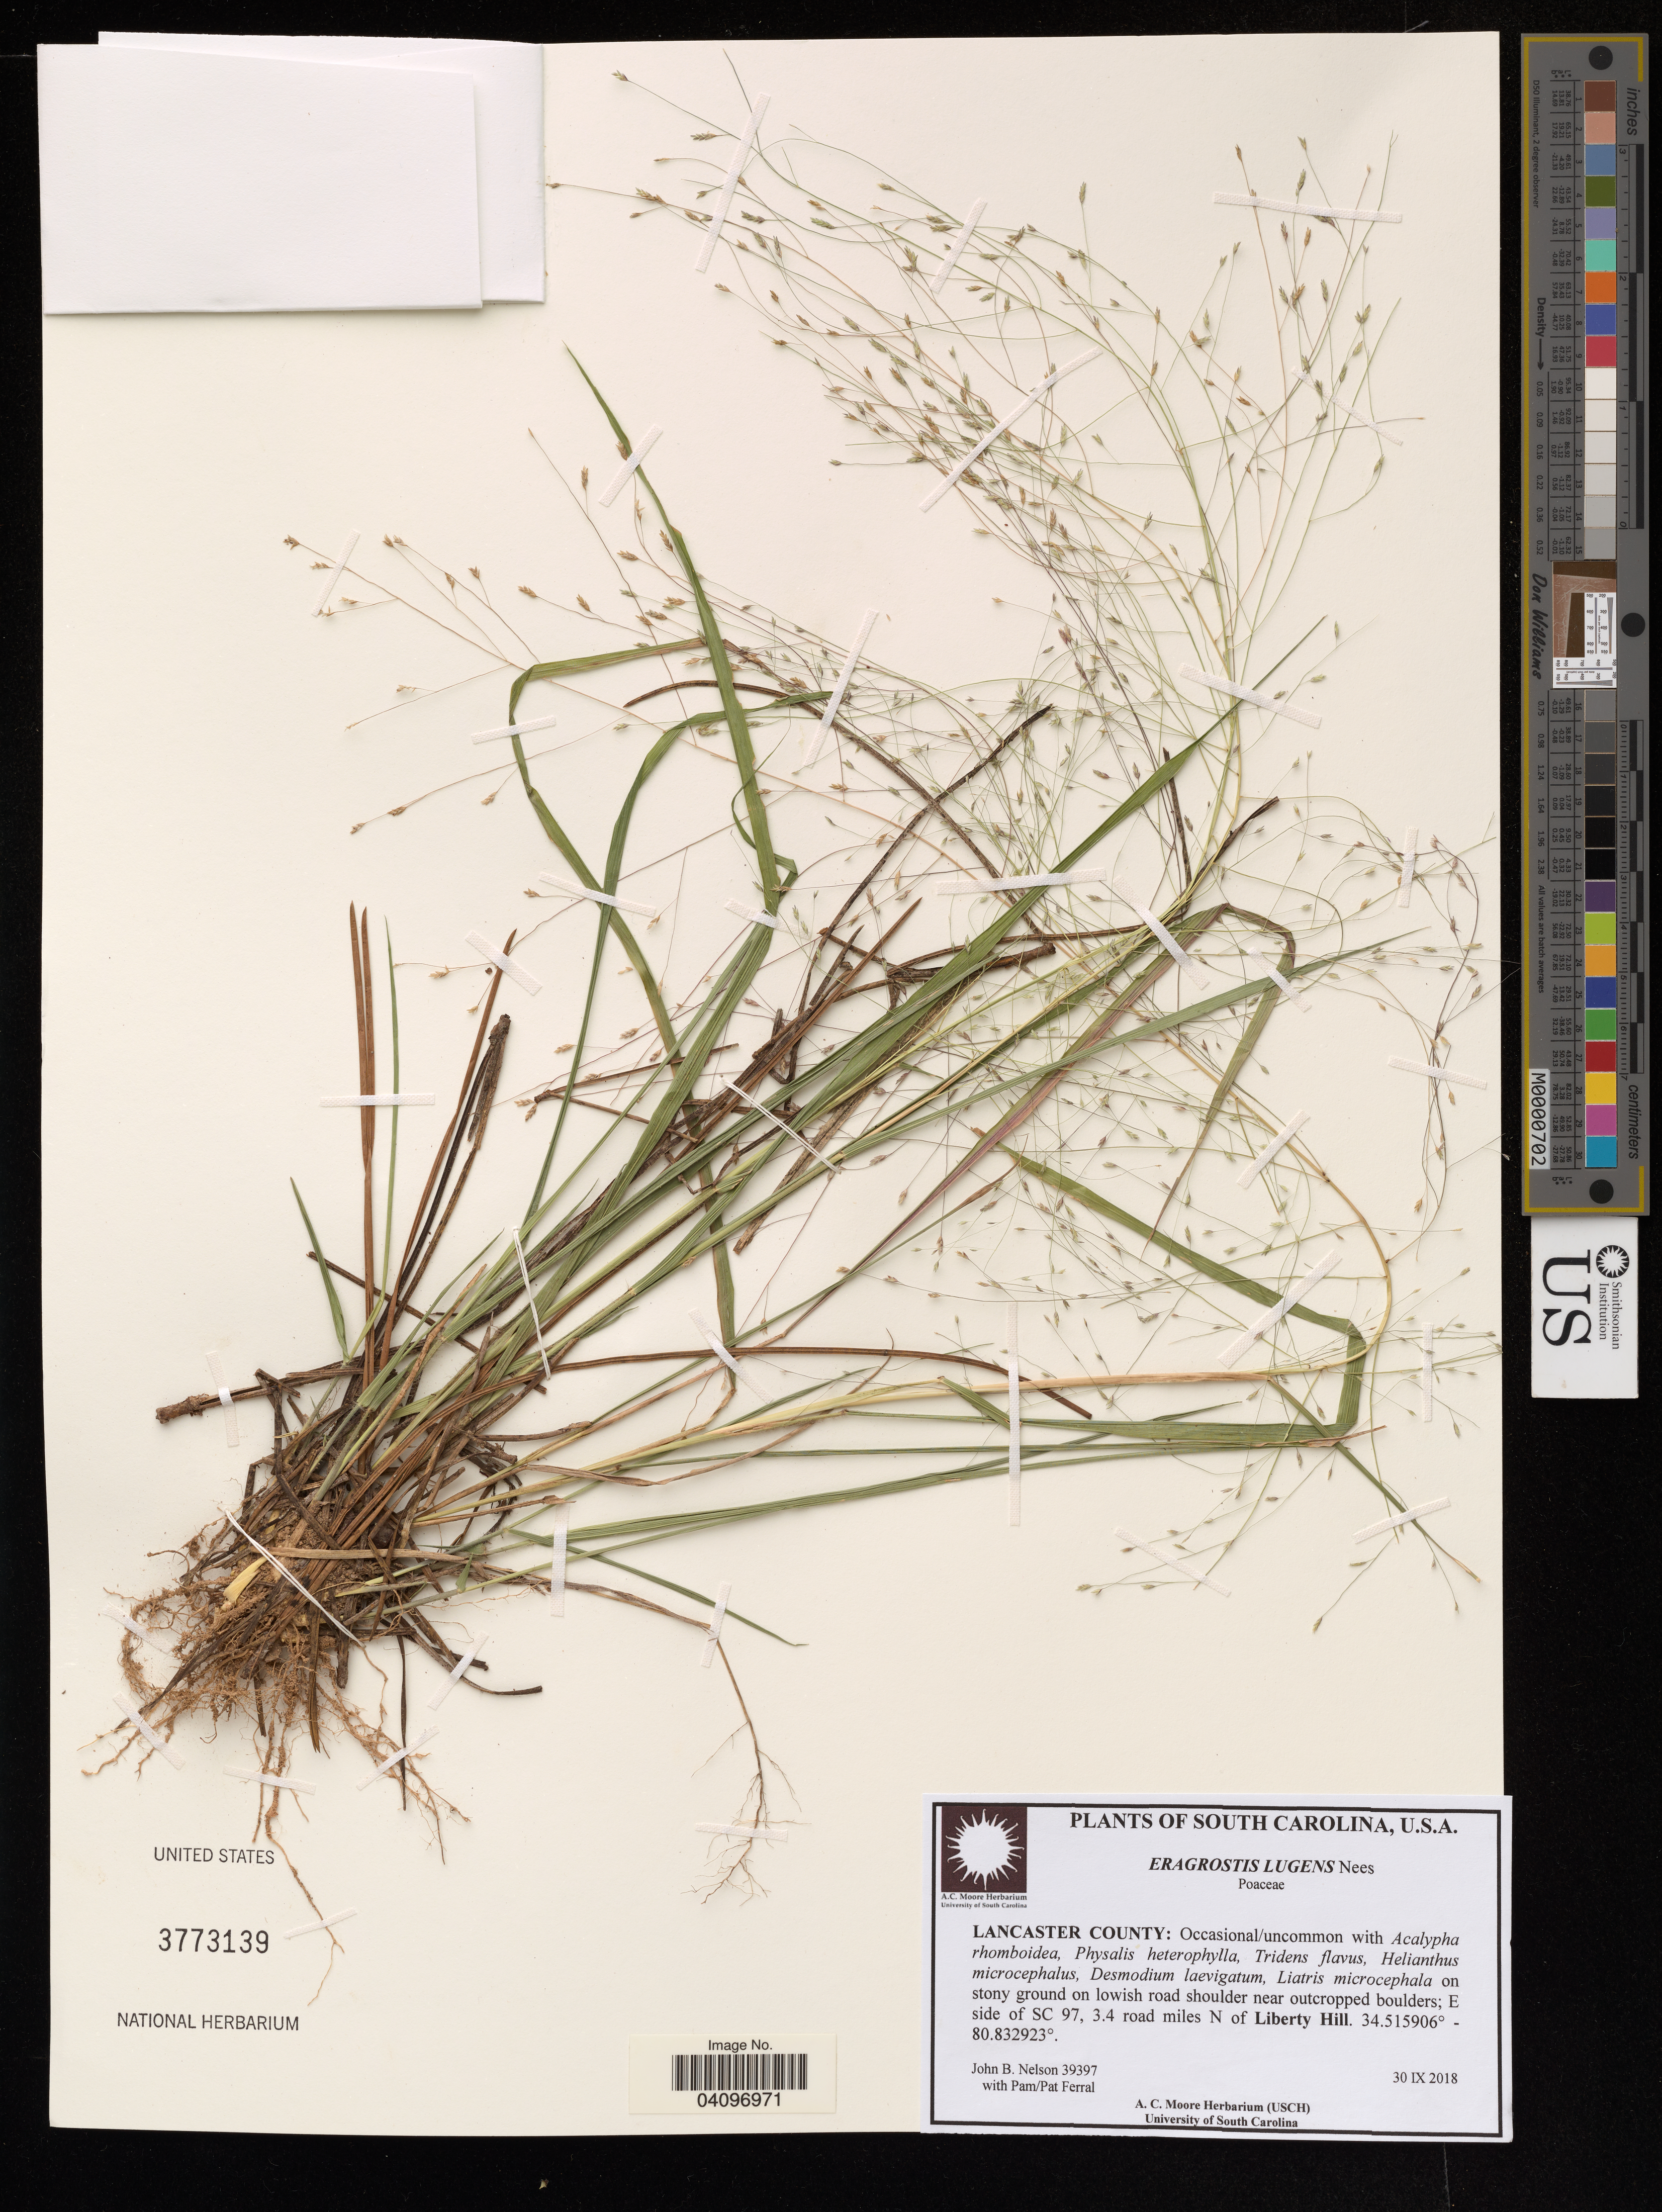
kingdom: Plantae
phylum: Tracheophyta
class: Liliopsida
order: Poales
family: Poaceae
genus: Eragrostis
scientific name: Eragrostis lugens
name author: Nees in Mart.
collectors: J. Nelson & P. Ferral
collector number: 39397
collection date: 2018-09-30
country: United States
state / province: South Carolina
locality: Lancaster County. E side of SC 97, 3.4 road miles N of Liberty Hill.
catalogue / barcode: US 3773139